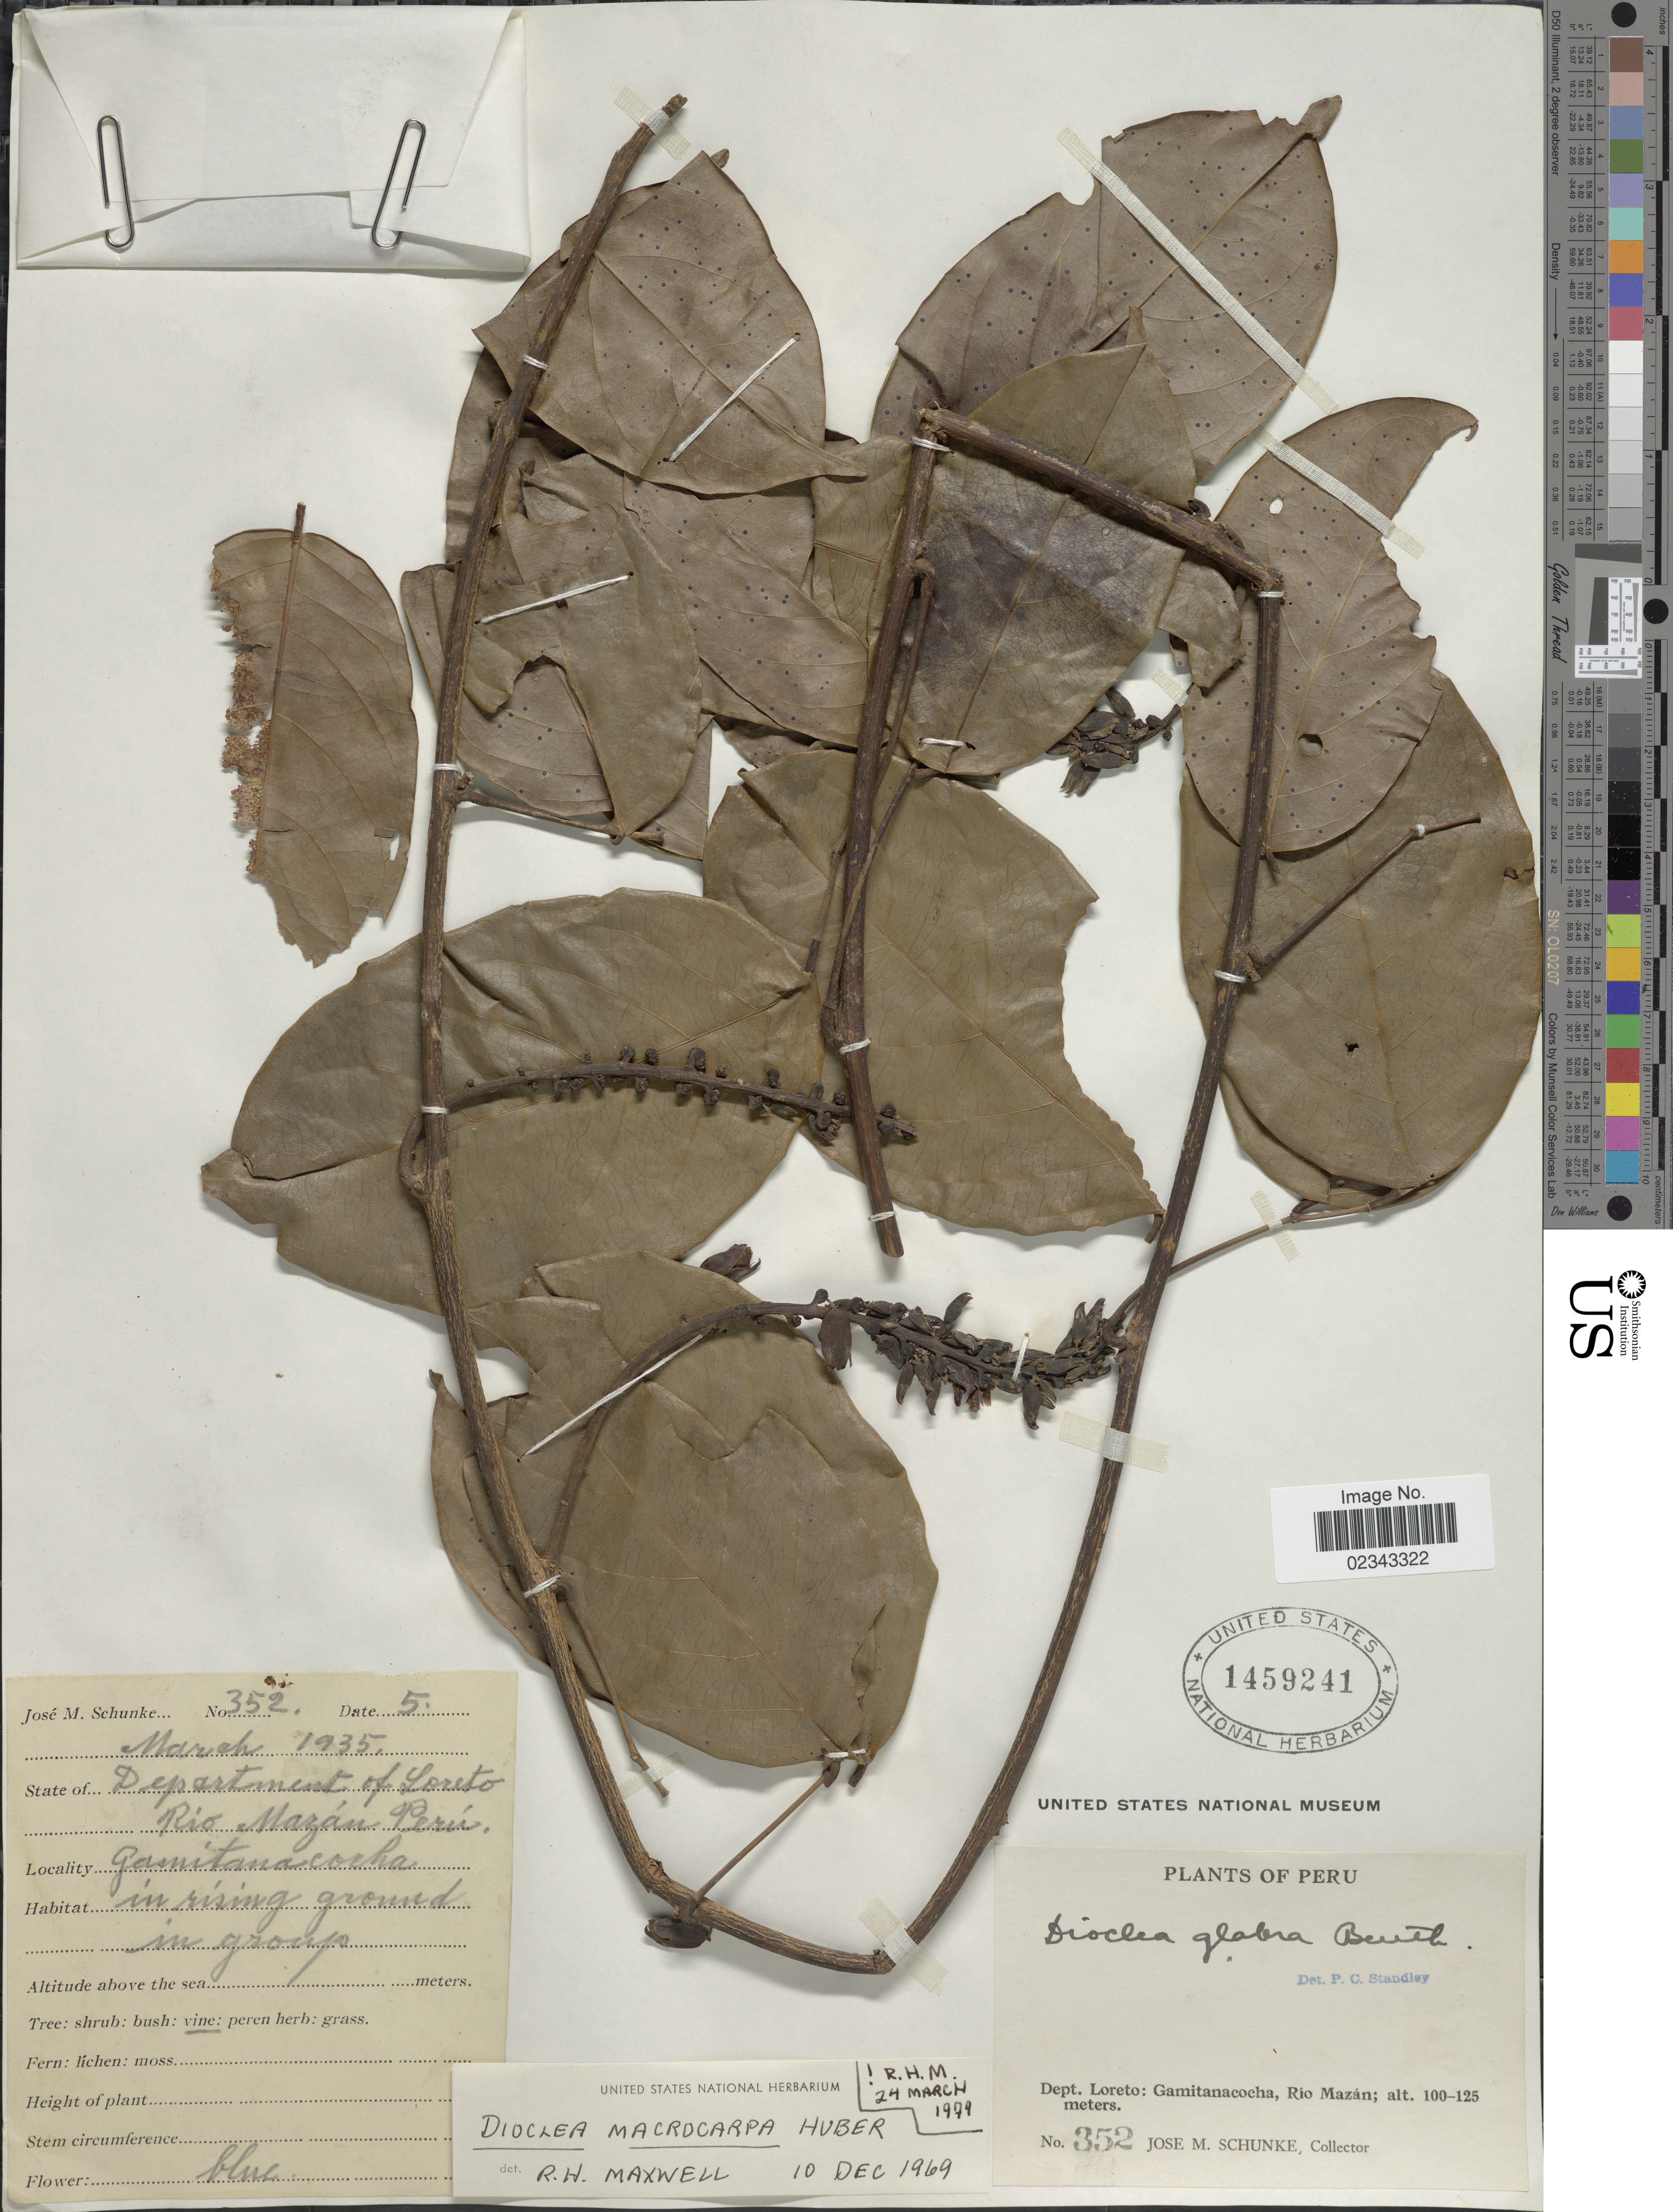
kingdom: Plantae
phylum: Tracheophyta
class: Magnoliopsida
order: Fabales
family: Fabaceae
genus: Macropsychanthus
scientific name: Macropsychanthus macrocarpus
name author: (Huber) L.P. Queiroz & Snak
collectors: J. M. Schunke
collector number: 352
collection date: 1935-03-05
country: Peru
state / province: Loreto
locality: Dept. Loreto: Gamatanacocha, Río Mazán, in rising ground in group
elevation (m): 100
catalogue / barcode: US 1459241